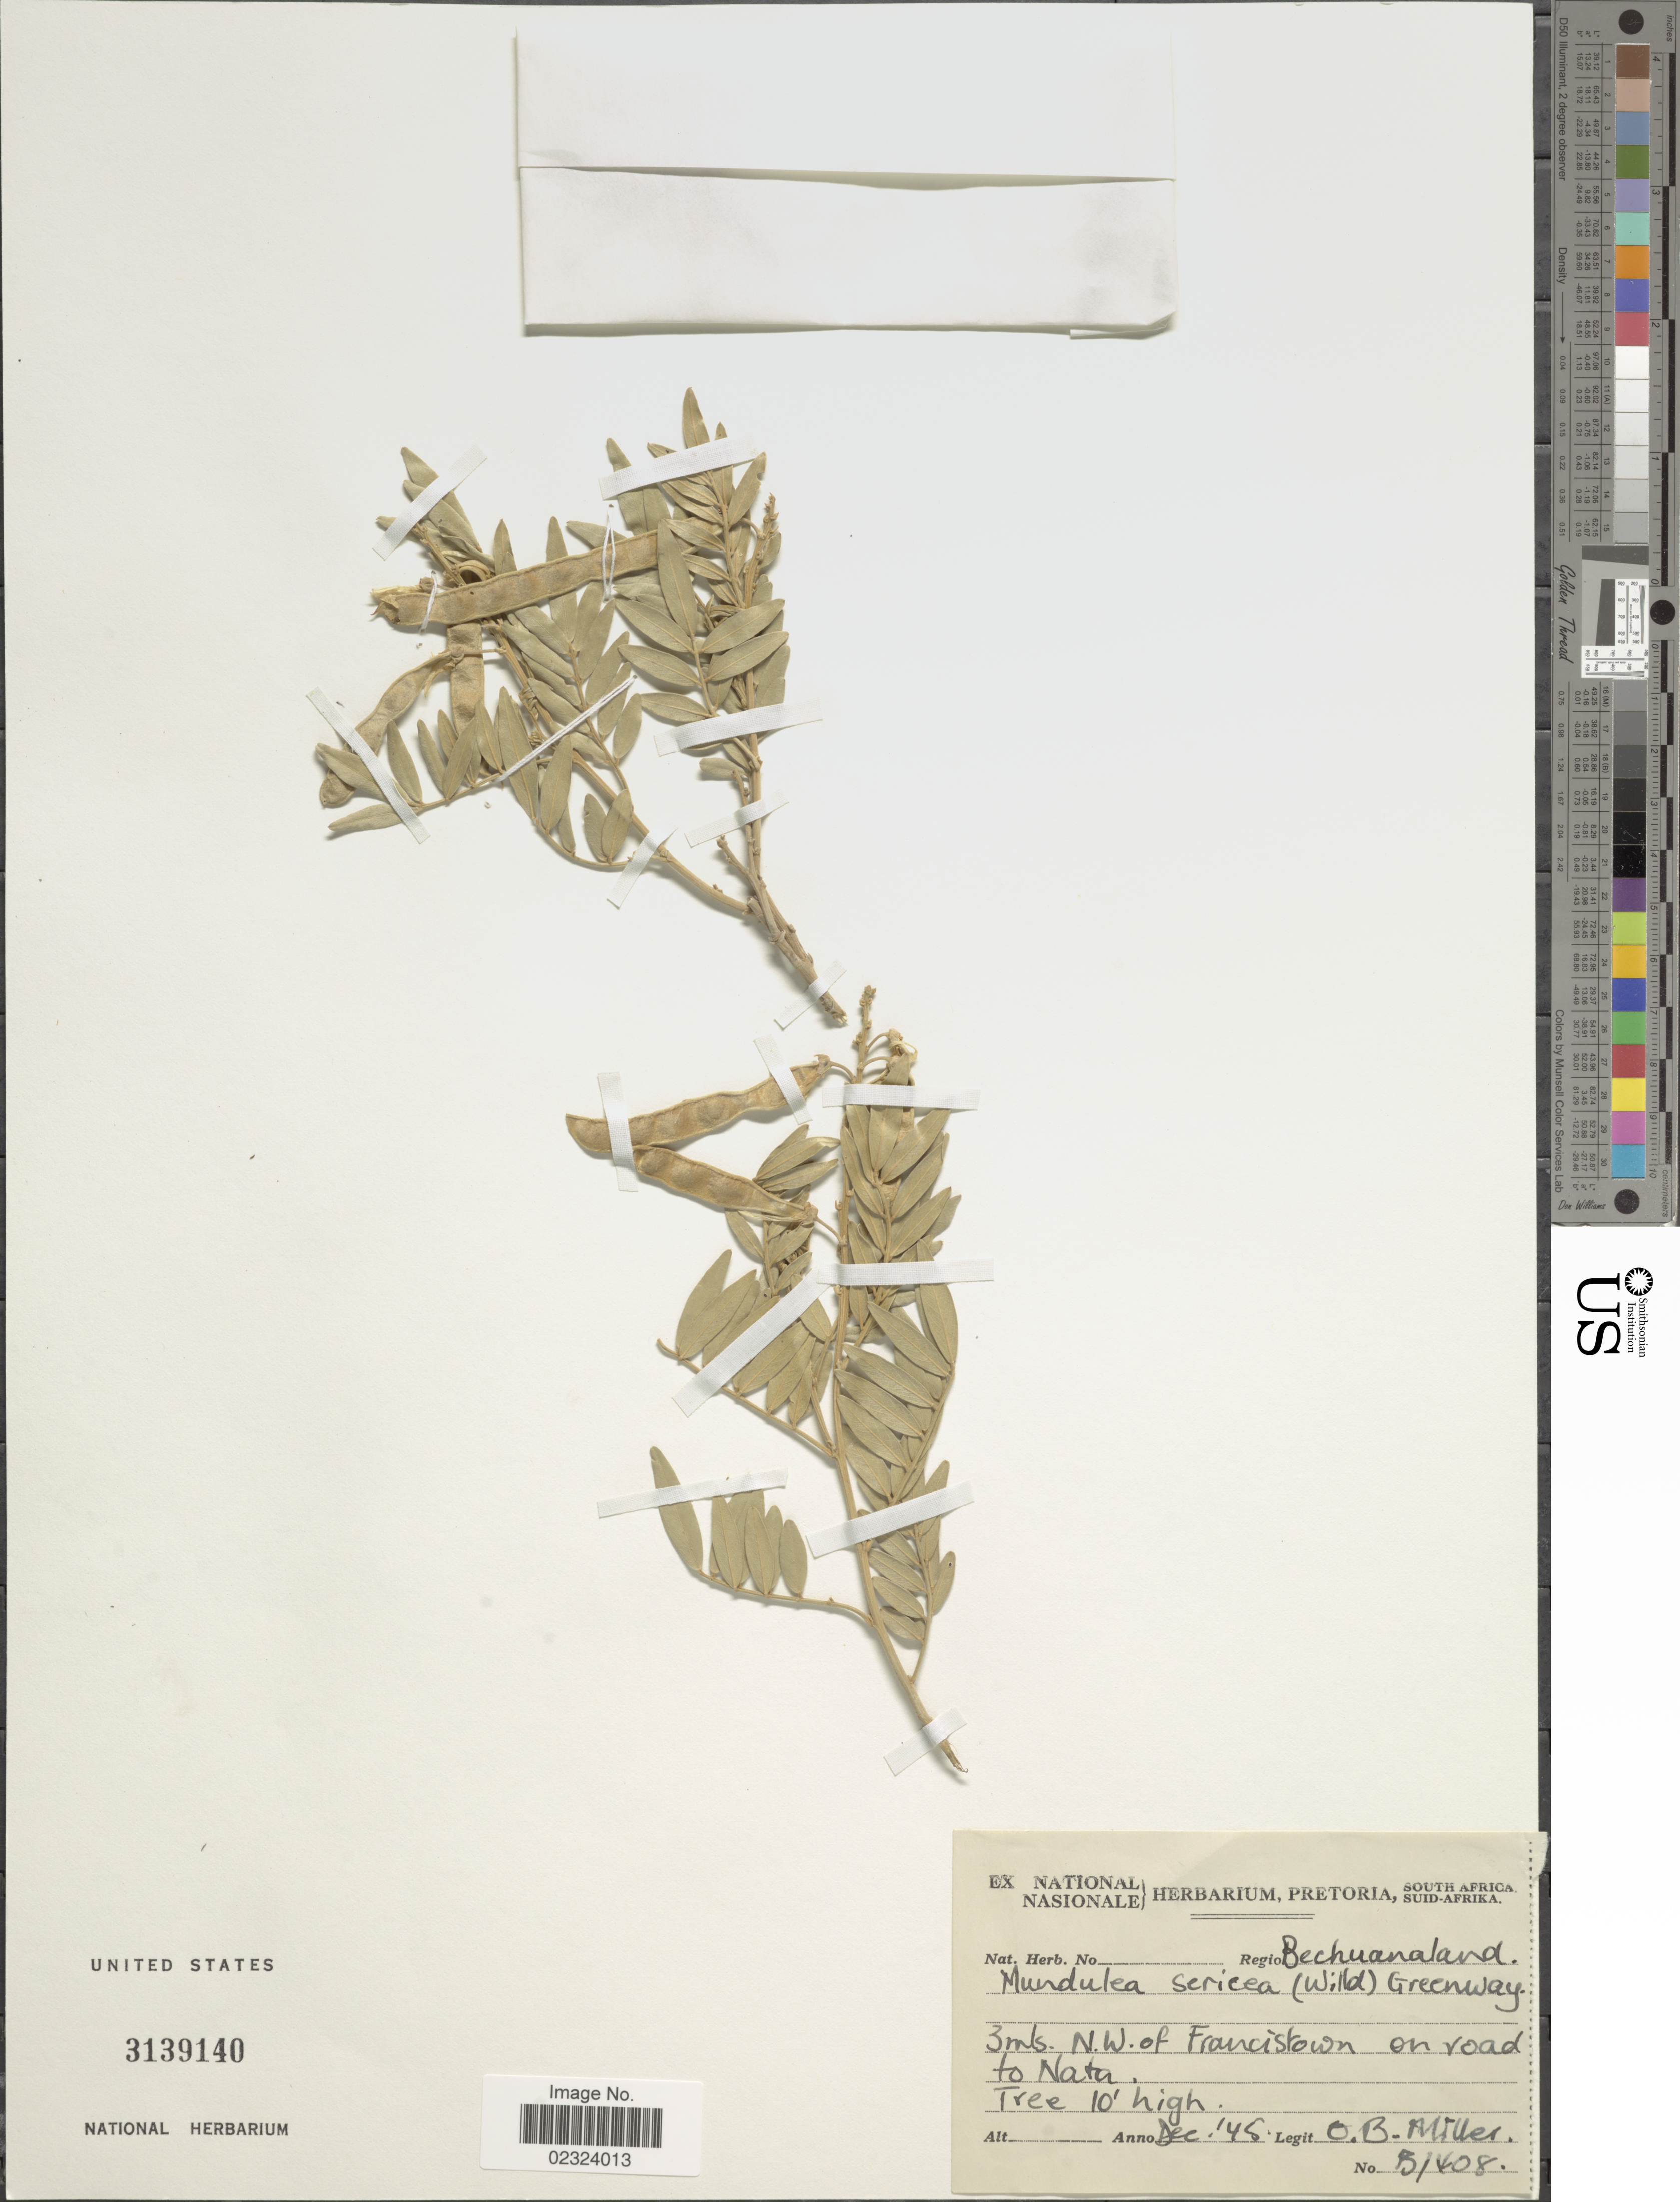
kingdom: Plantae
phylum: Tracheophyta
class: Magnoliopsida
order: Fabales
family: Fabaceae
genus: Mundulea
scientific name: Mundulea sericea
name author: (Willd.) A. Chev.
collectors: O. B. Miller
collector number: B1408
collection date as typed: Transcribed d/m/y: /12/45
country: Botswana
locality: Bechaunaland. 3 mls N.W. of Francistown on road to Natu.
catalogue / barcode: US 3139140